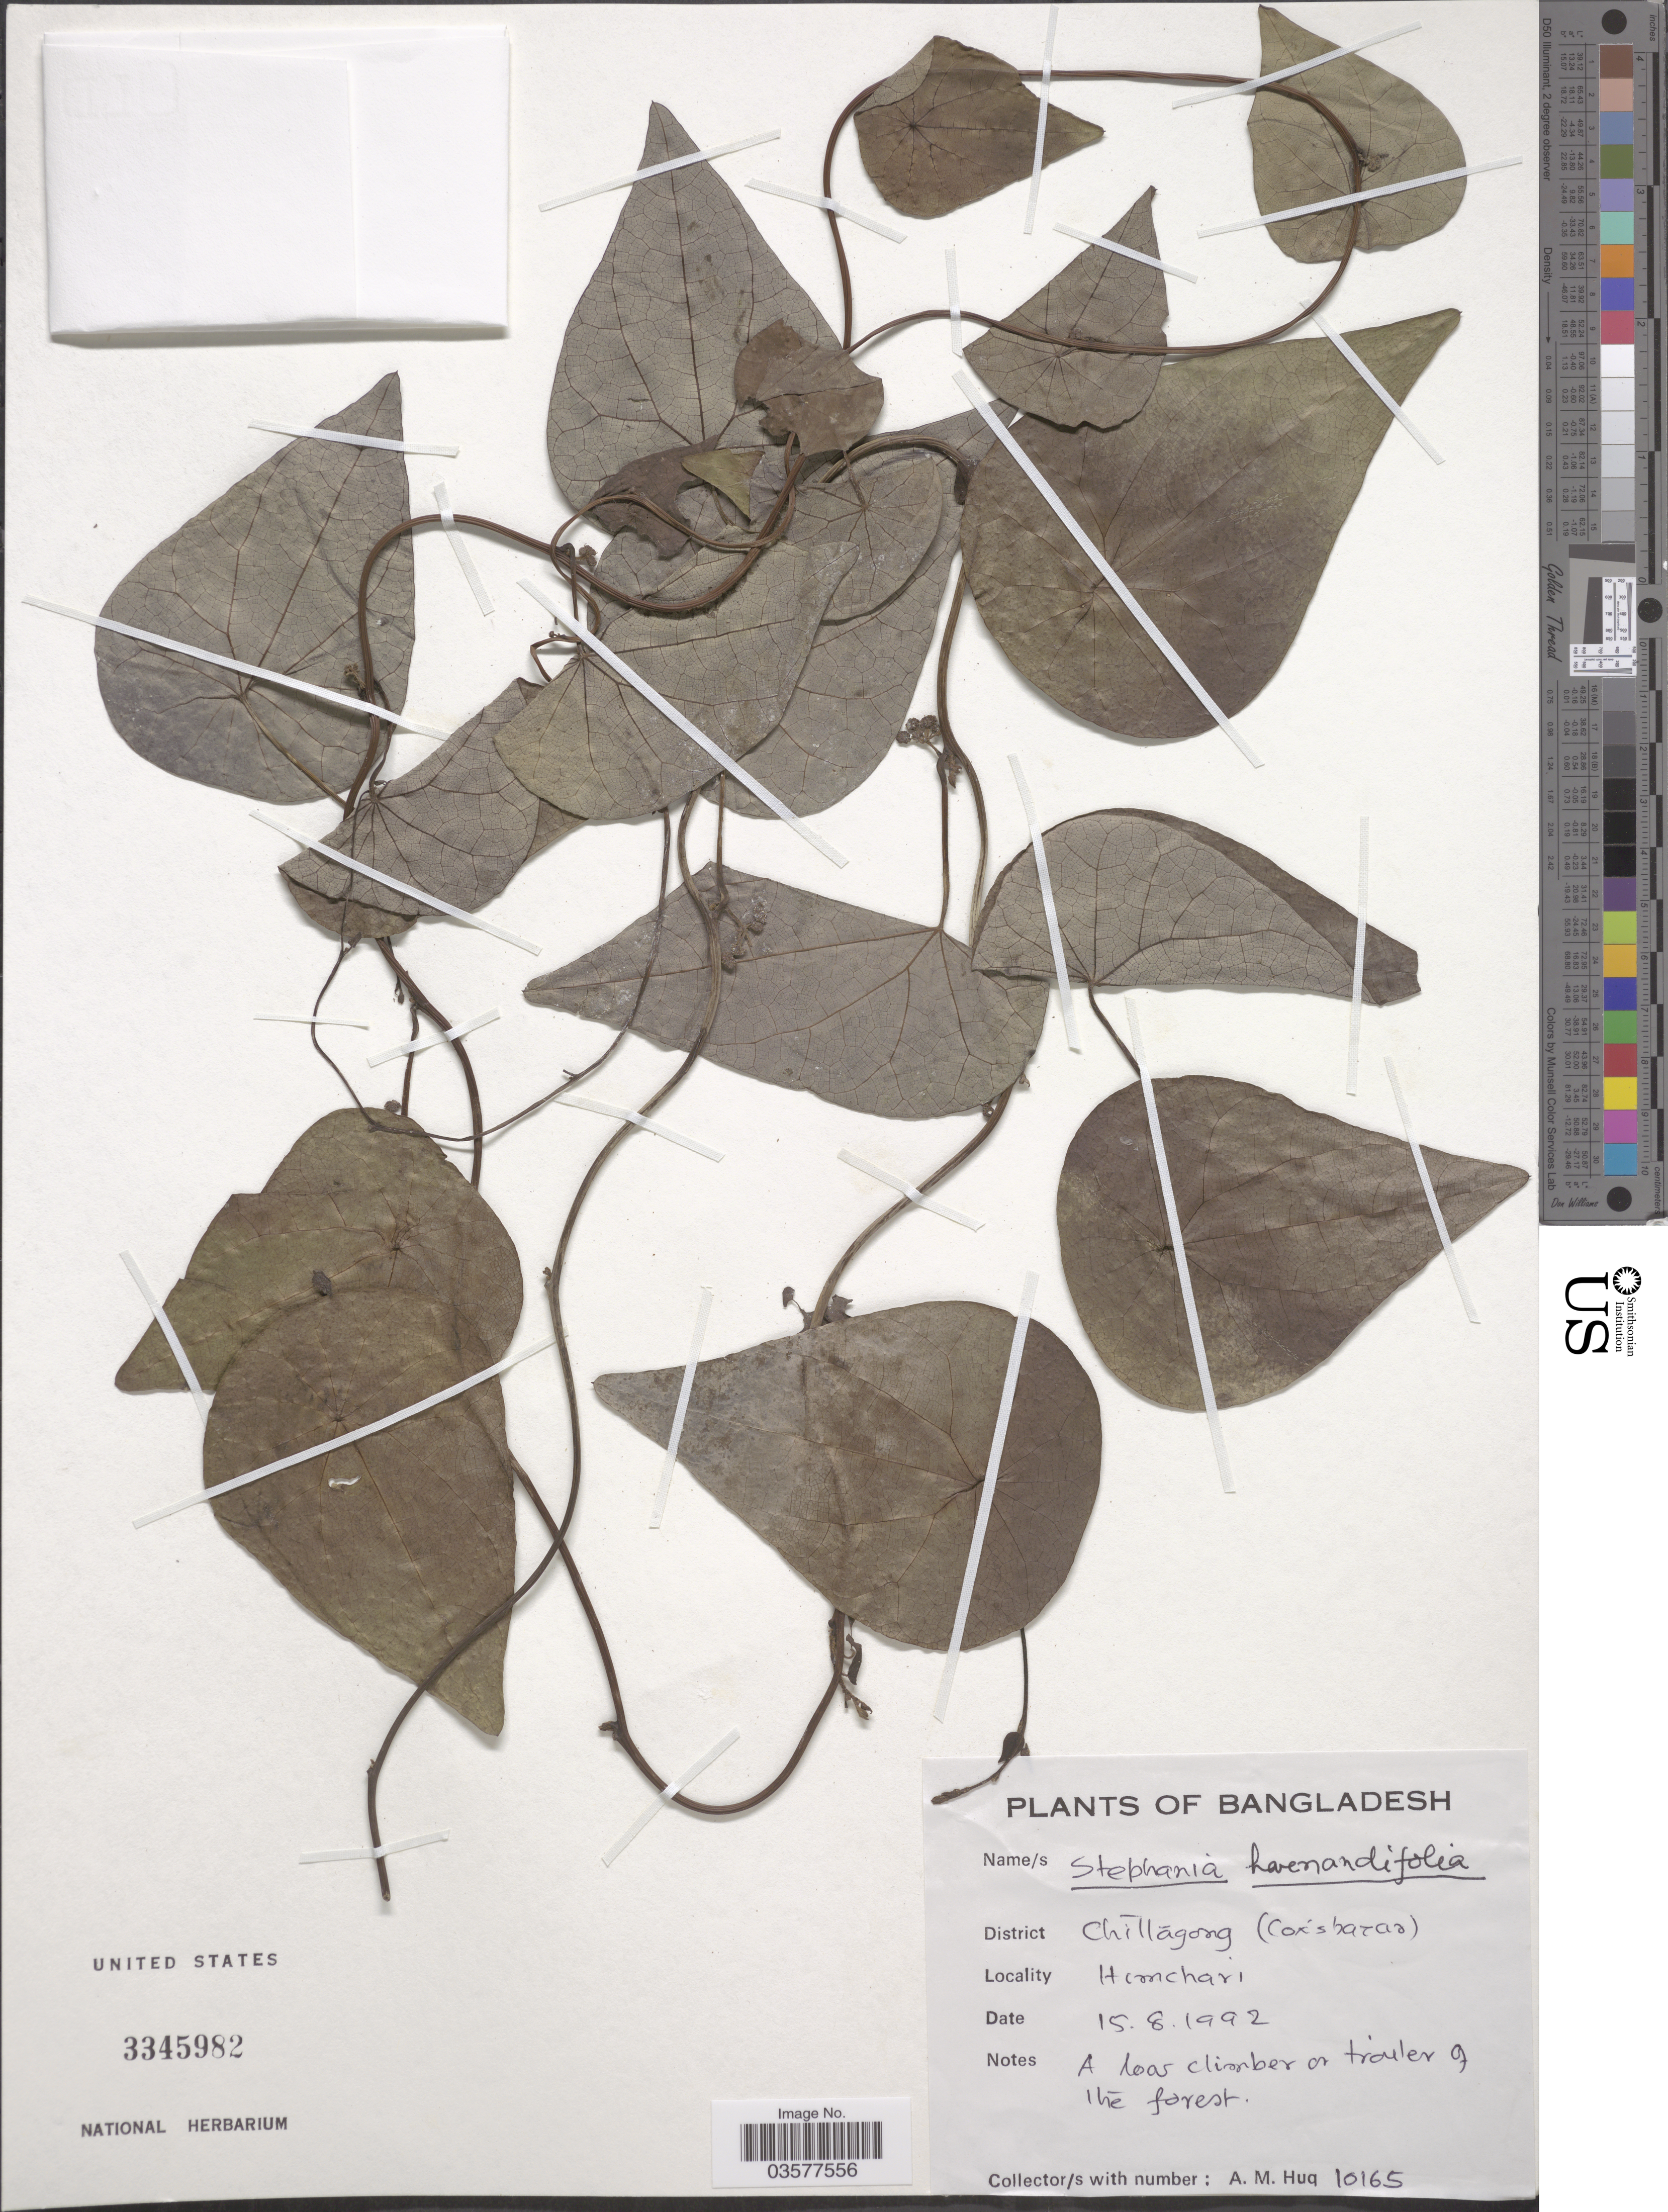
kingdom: Plantae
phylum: Tracheophyta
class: Magnoliopsida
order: Ranunculales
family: Menispermaceae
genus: Stephania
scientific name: Stephania hernandiifolia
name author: (Willd.) Walp.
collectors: A. M. Huq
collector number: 10165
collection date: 1992-08-15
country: Bangladesh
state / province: Chittagong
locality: District Chittagong (Cox's bazar). Himchari.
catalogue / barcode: US 3345982